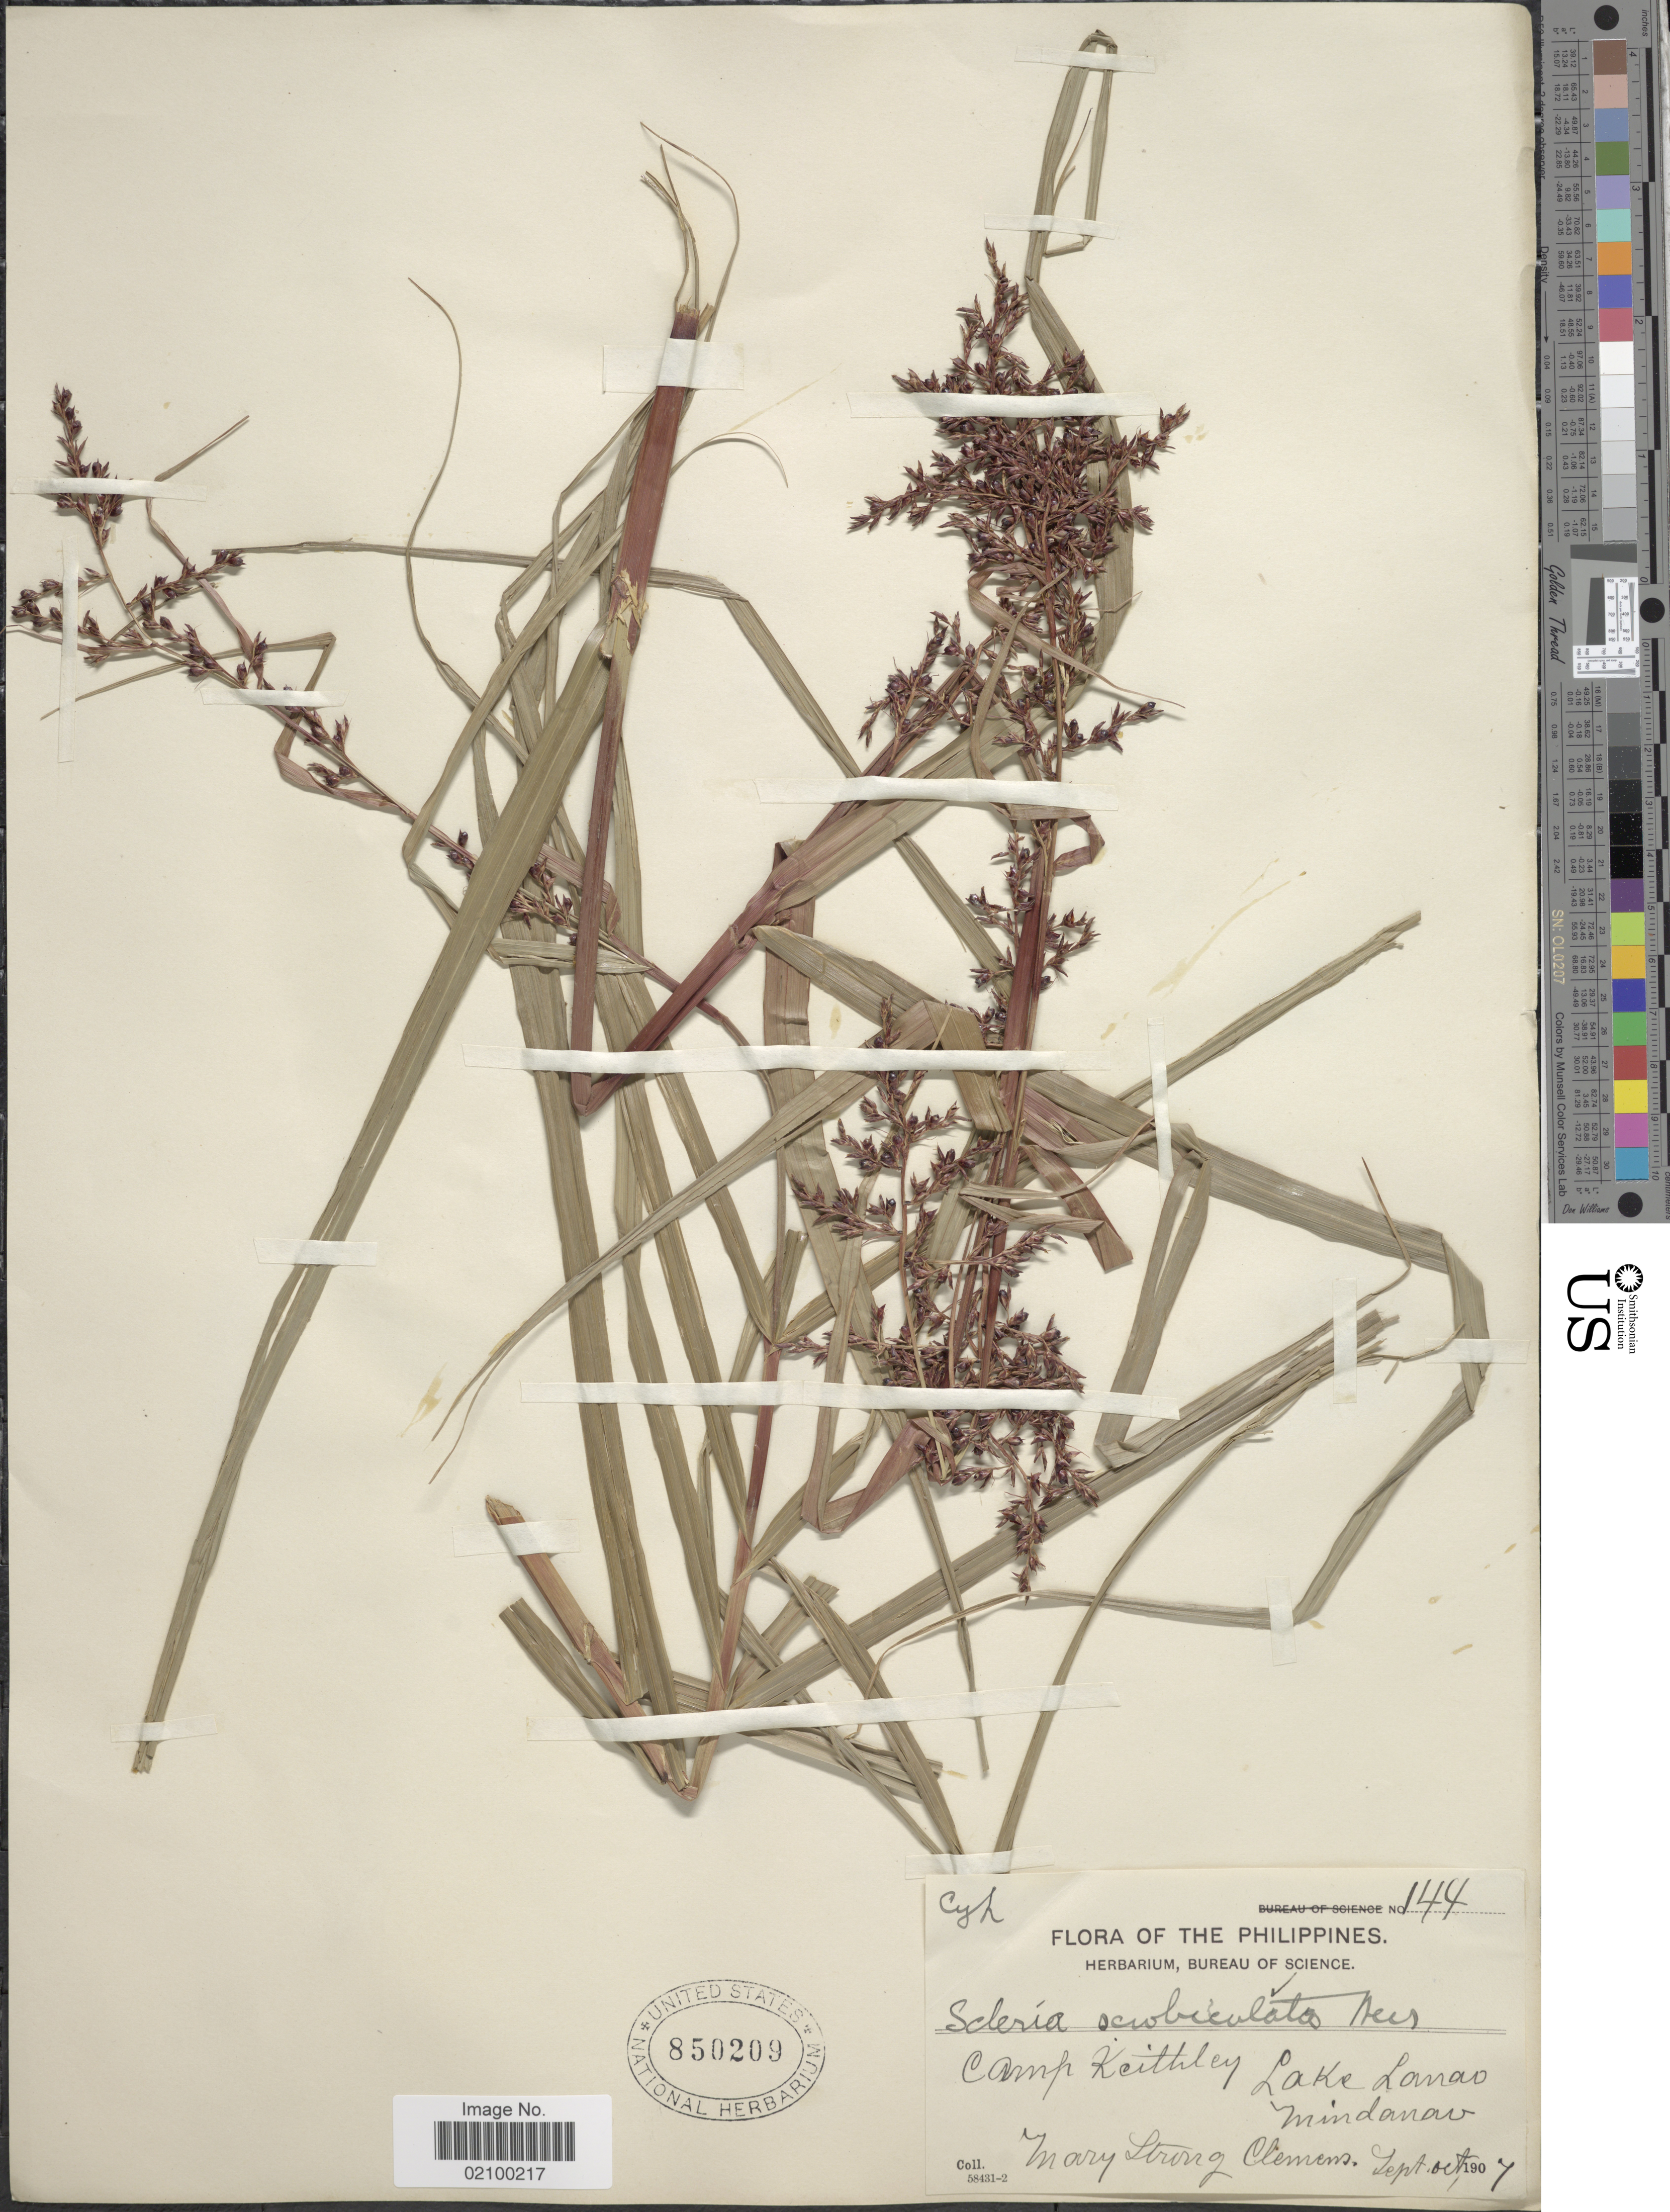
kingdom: Plantae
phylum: Tracheophyta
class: Liliopsida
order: Poales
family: Cyperaceae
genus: Scleria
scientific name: Scleria scrobiculata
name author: Nees & Meyen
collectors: M. S. Clemens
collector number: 144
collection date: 1907-09/1907-10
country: Philippines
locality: Camp Keithley Lake Lanao, Mindanao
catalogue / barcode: US 850209